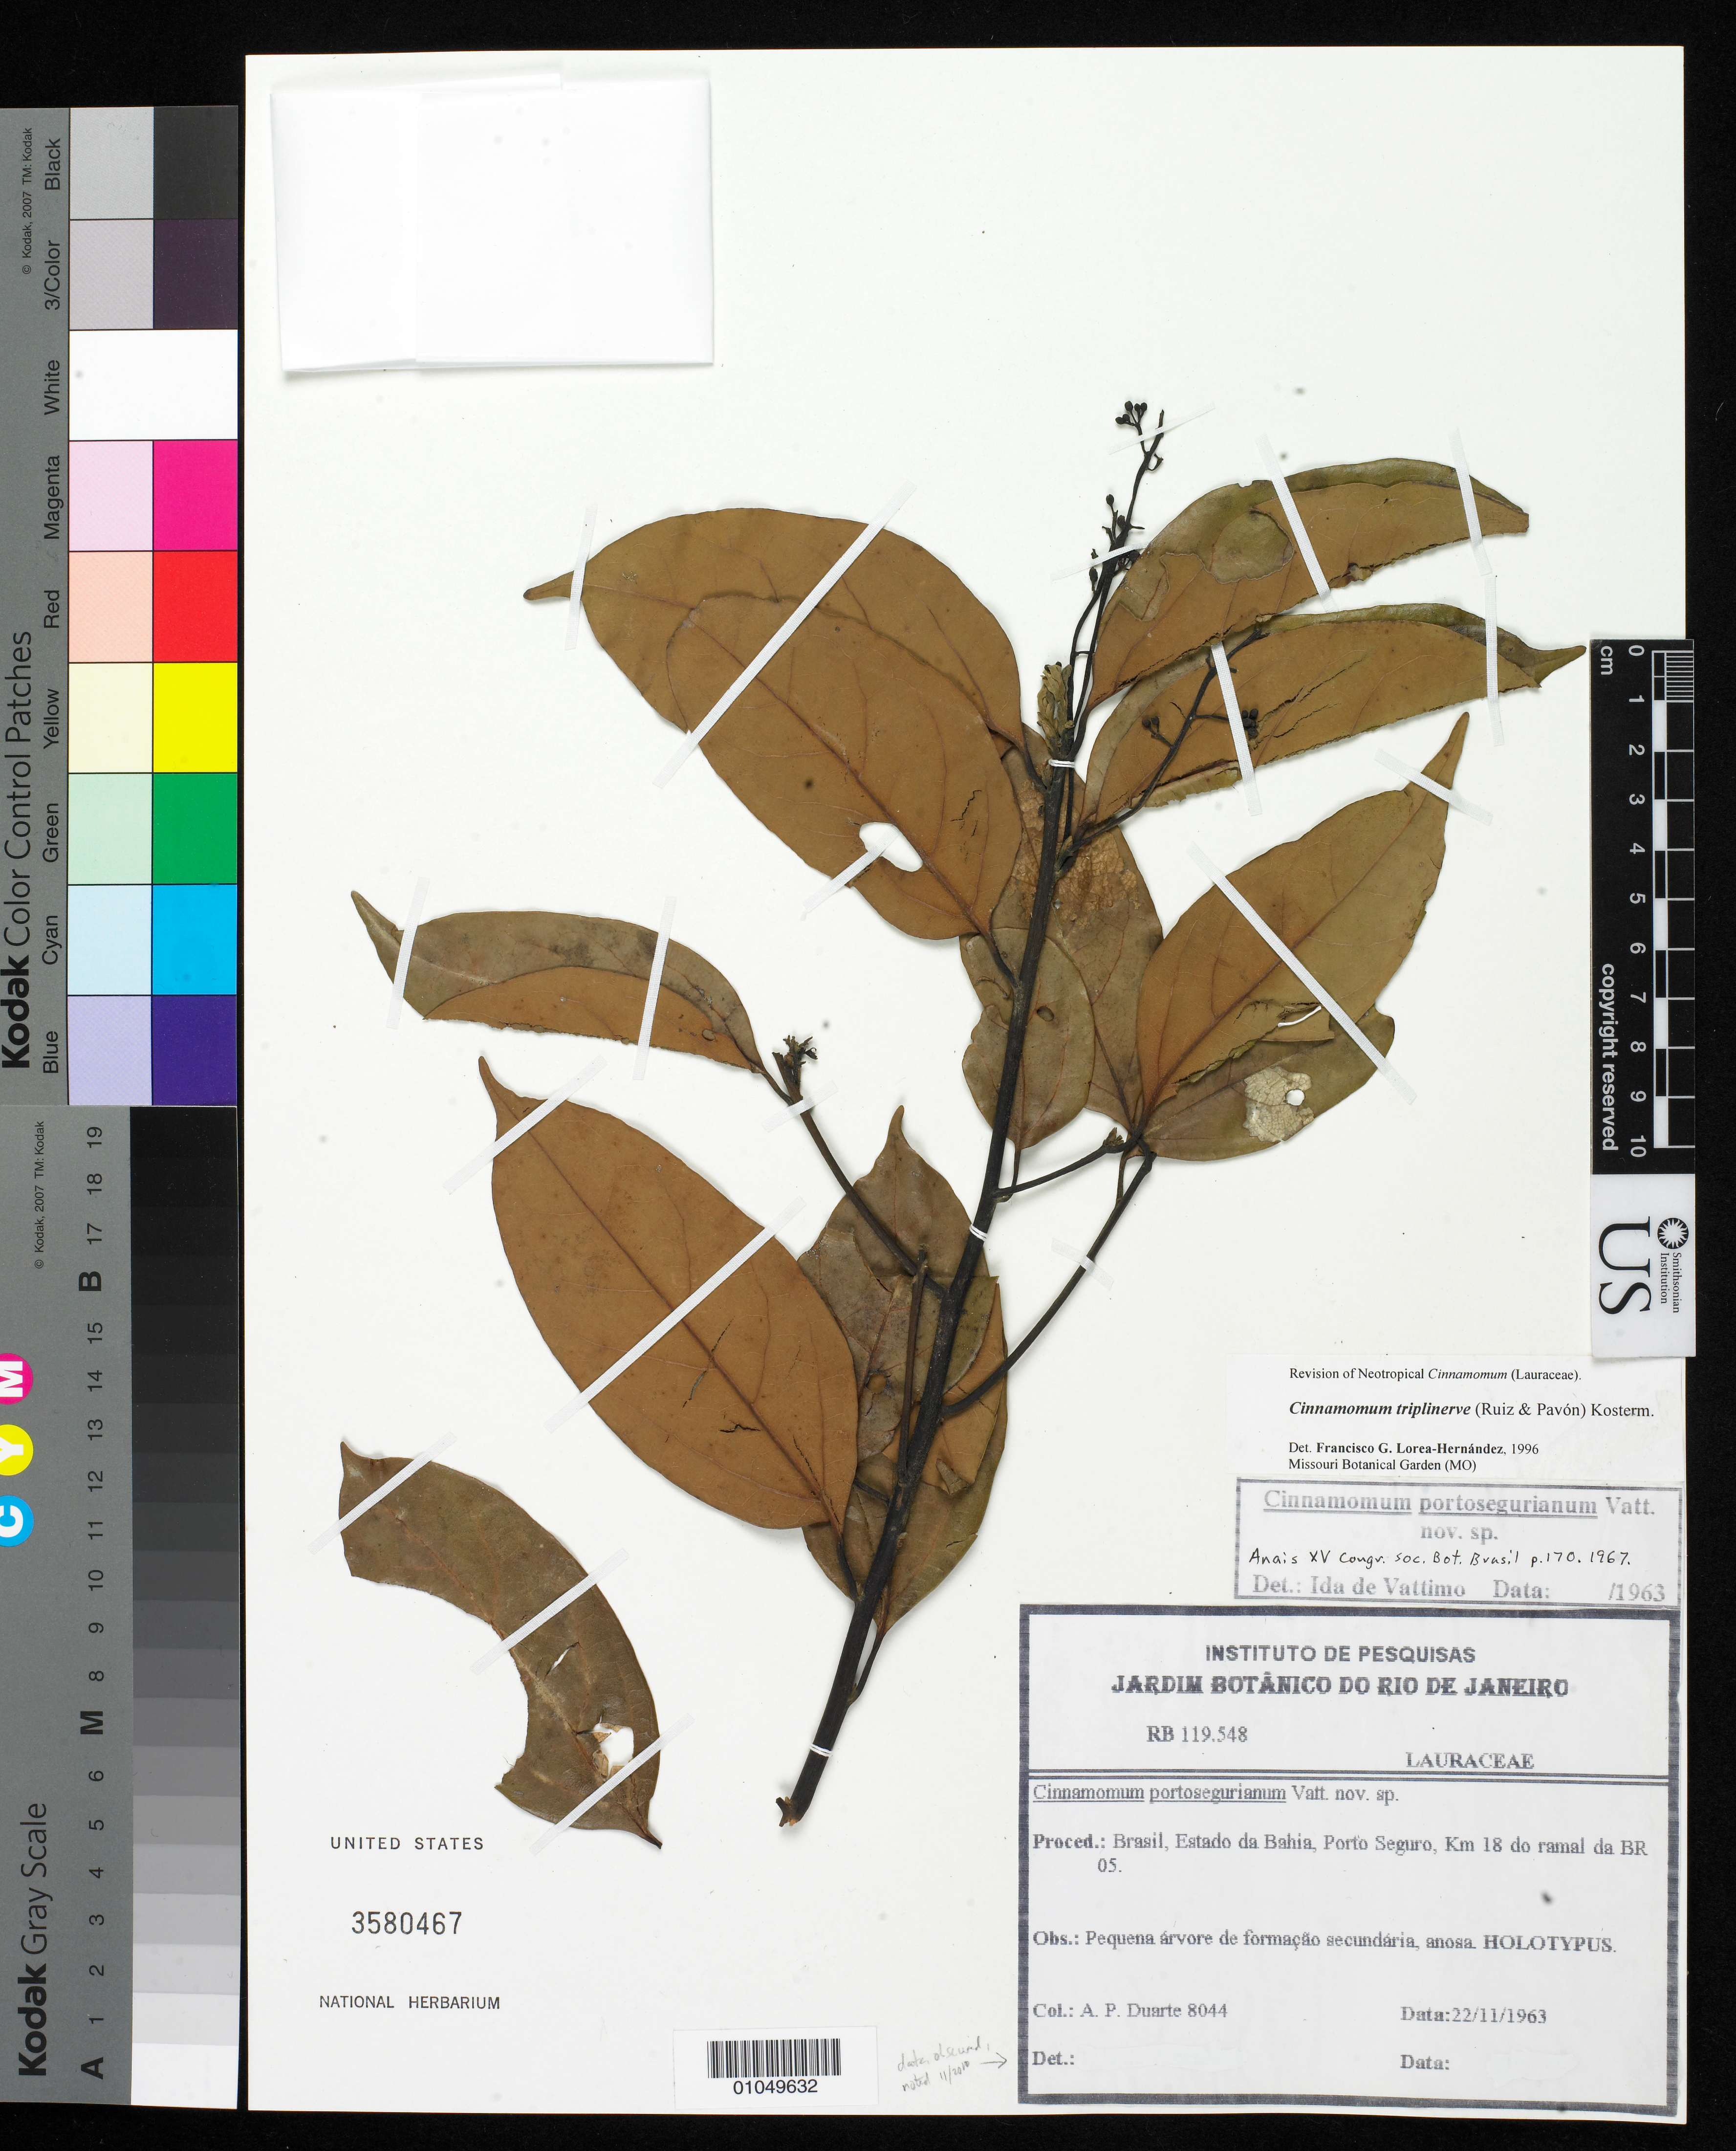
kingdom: Plantae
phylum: Tracheophyta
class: Magnoliopsida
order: Laurales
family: Lauraceae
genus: Cinnamomum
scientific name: Cinnamomum portosecurianum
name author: Vattima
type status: Isotype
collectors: A. P. Duarte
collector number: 8044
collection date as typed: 22 Nov 1963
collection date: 1963-11-22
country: Brazil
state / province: Bahia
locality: Estado da Bahia, Porto Seguro, Km 18 do ramal da BR 05.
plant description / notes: Specific epithet spelled "portosegurianum" on specimen and annotation labels, but published as "portosecurianum".; Label states "HOLOTYPUS" but protologue specifies holotype deposited at RB.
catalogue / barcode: US 3580467